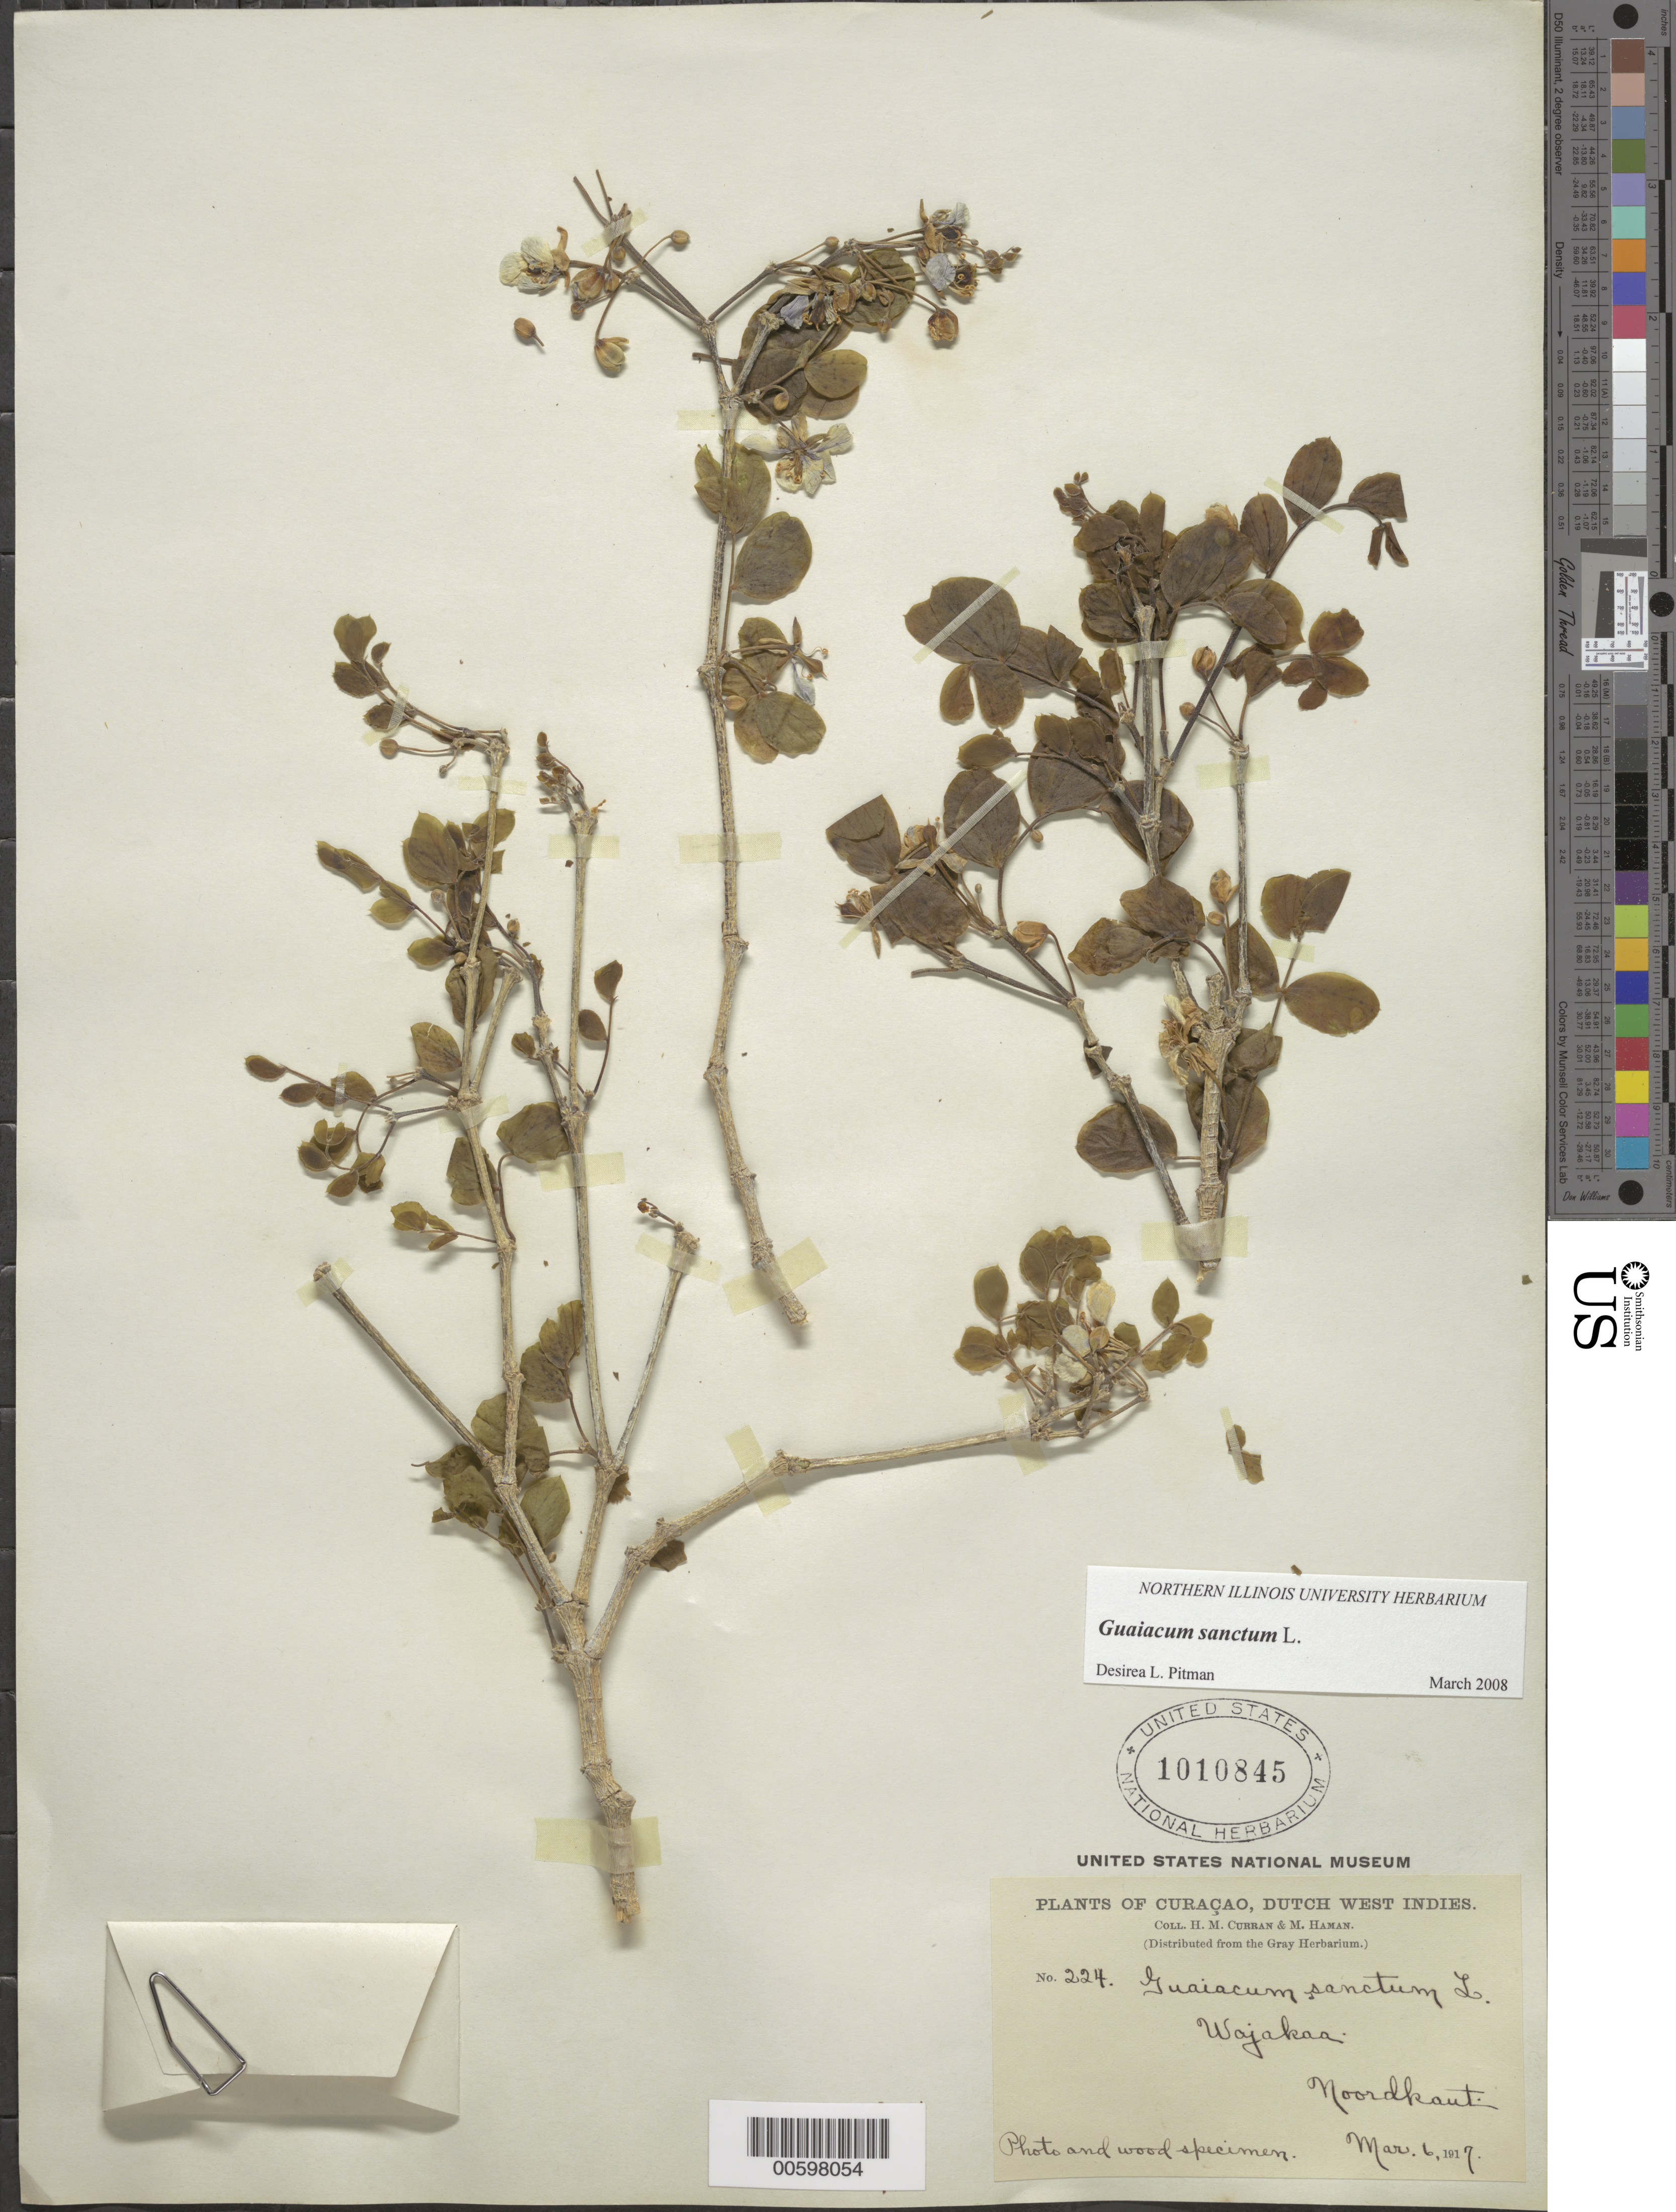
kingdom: Plantae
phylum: Tracheophyta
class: Magnoliopsida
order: Zygophyllales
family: Zygophyllaceae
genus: Guaiacum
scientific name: Guaiacum officinale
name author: L.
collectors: H. M. Curran & M. Haman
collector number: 224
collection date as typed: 06 Mar 1917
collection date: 1917-03-06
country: Curaçao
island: Curaçao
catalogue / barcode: US 1010845